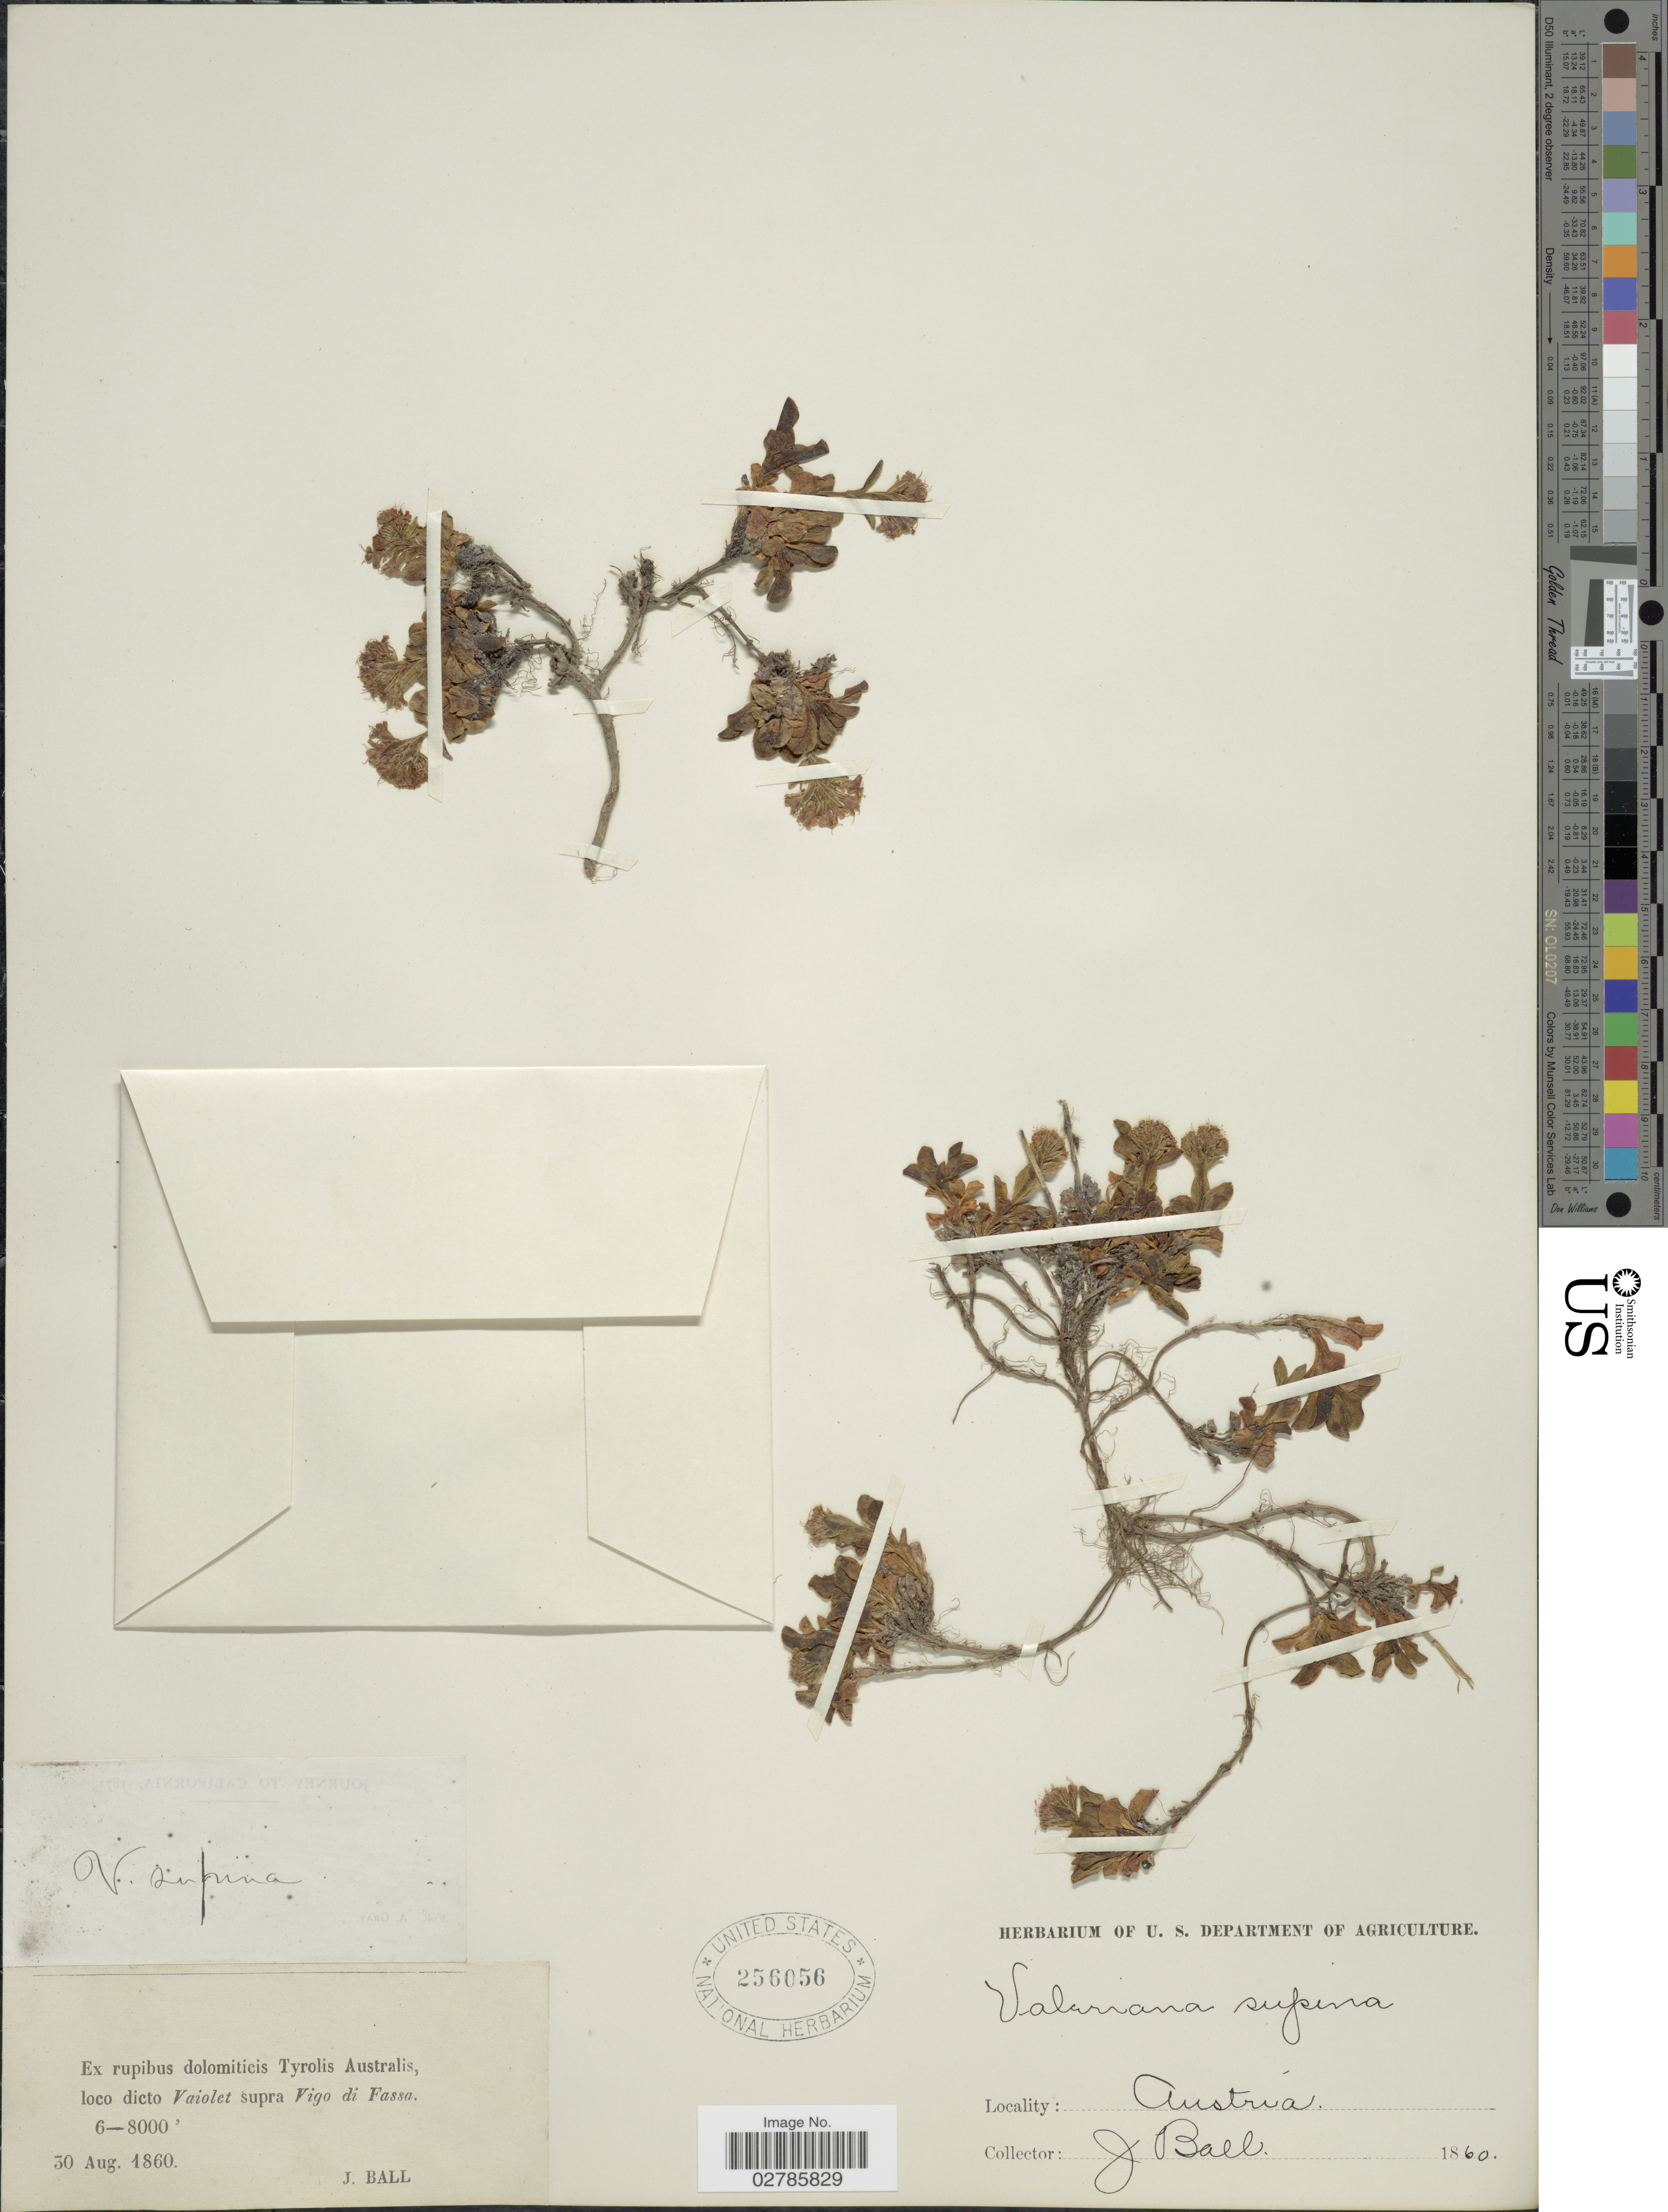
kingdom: Plantae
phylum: Tracheophyta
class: Magnoliopsida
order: Dipsacales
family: Caprifoliaceae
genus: Valeriana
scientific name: Valeriana supina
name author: Ard.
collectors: J. Ball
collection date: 1860-08-30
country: Austria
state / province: Tirol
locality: Ex rupibus dolomiticis Tyrolis Australis, loco dicto Vaiolet supra Vigo di Fassa.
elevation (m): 1829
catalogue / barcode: US 256056